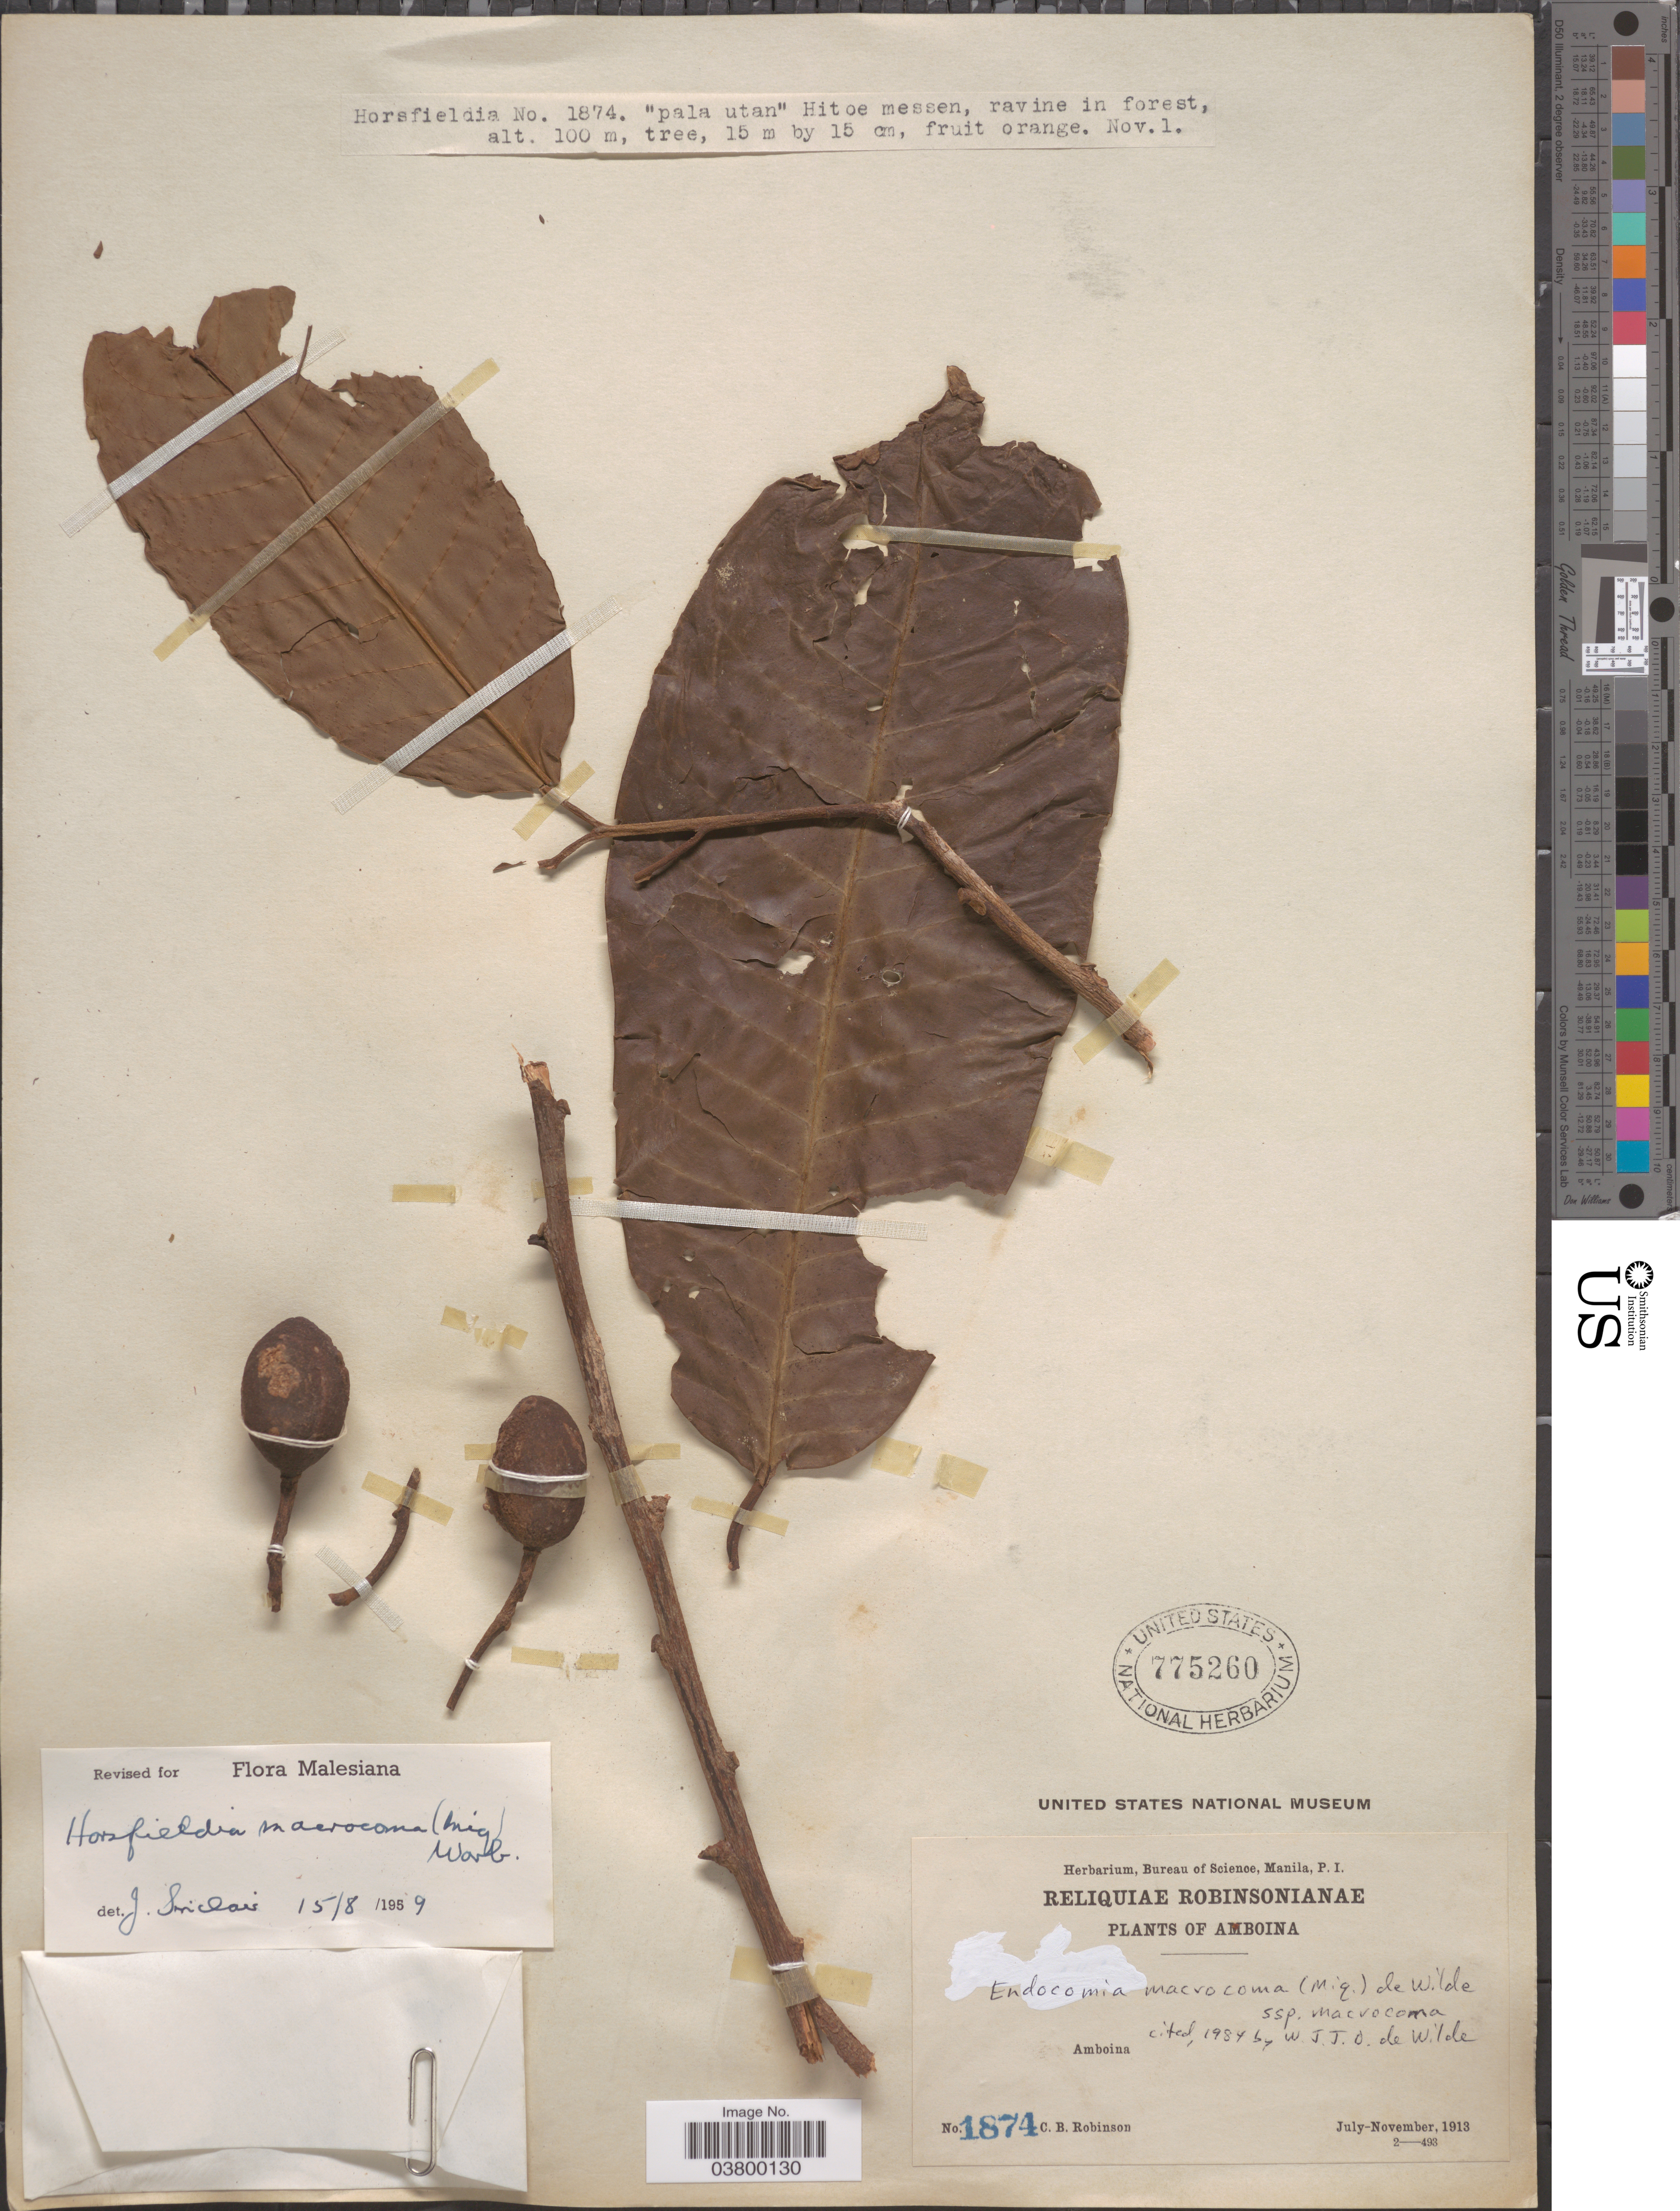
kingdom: Plantae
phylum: Tracheophyta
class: Magnoliopsida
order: Magnoliales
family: Myristicaceae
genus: Endocomia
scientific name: Endocomia macrocoma subsp. macrocoma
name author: (Miq.) W.J. de Wilde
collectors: C. Robinson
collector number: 1874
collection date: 1913-11-01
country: Indonesia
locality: Amboina.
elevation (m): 100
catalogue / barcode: US 775260